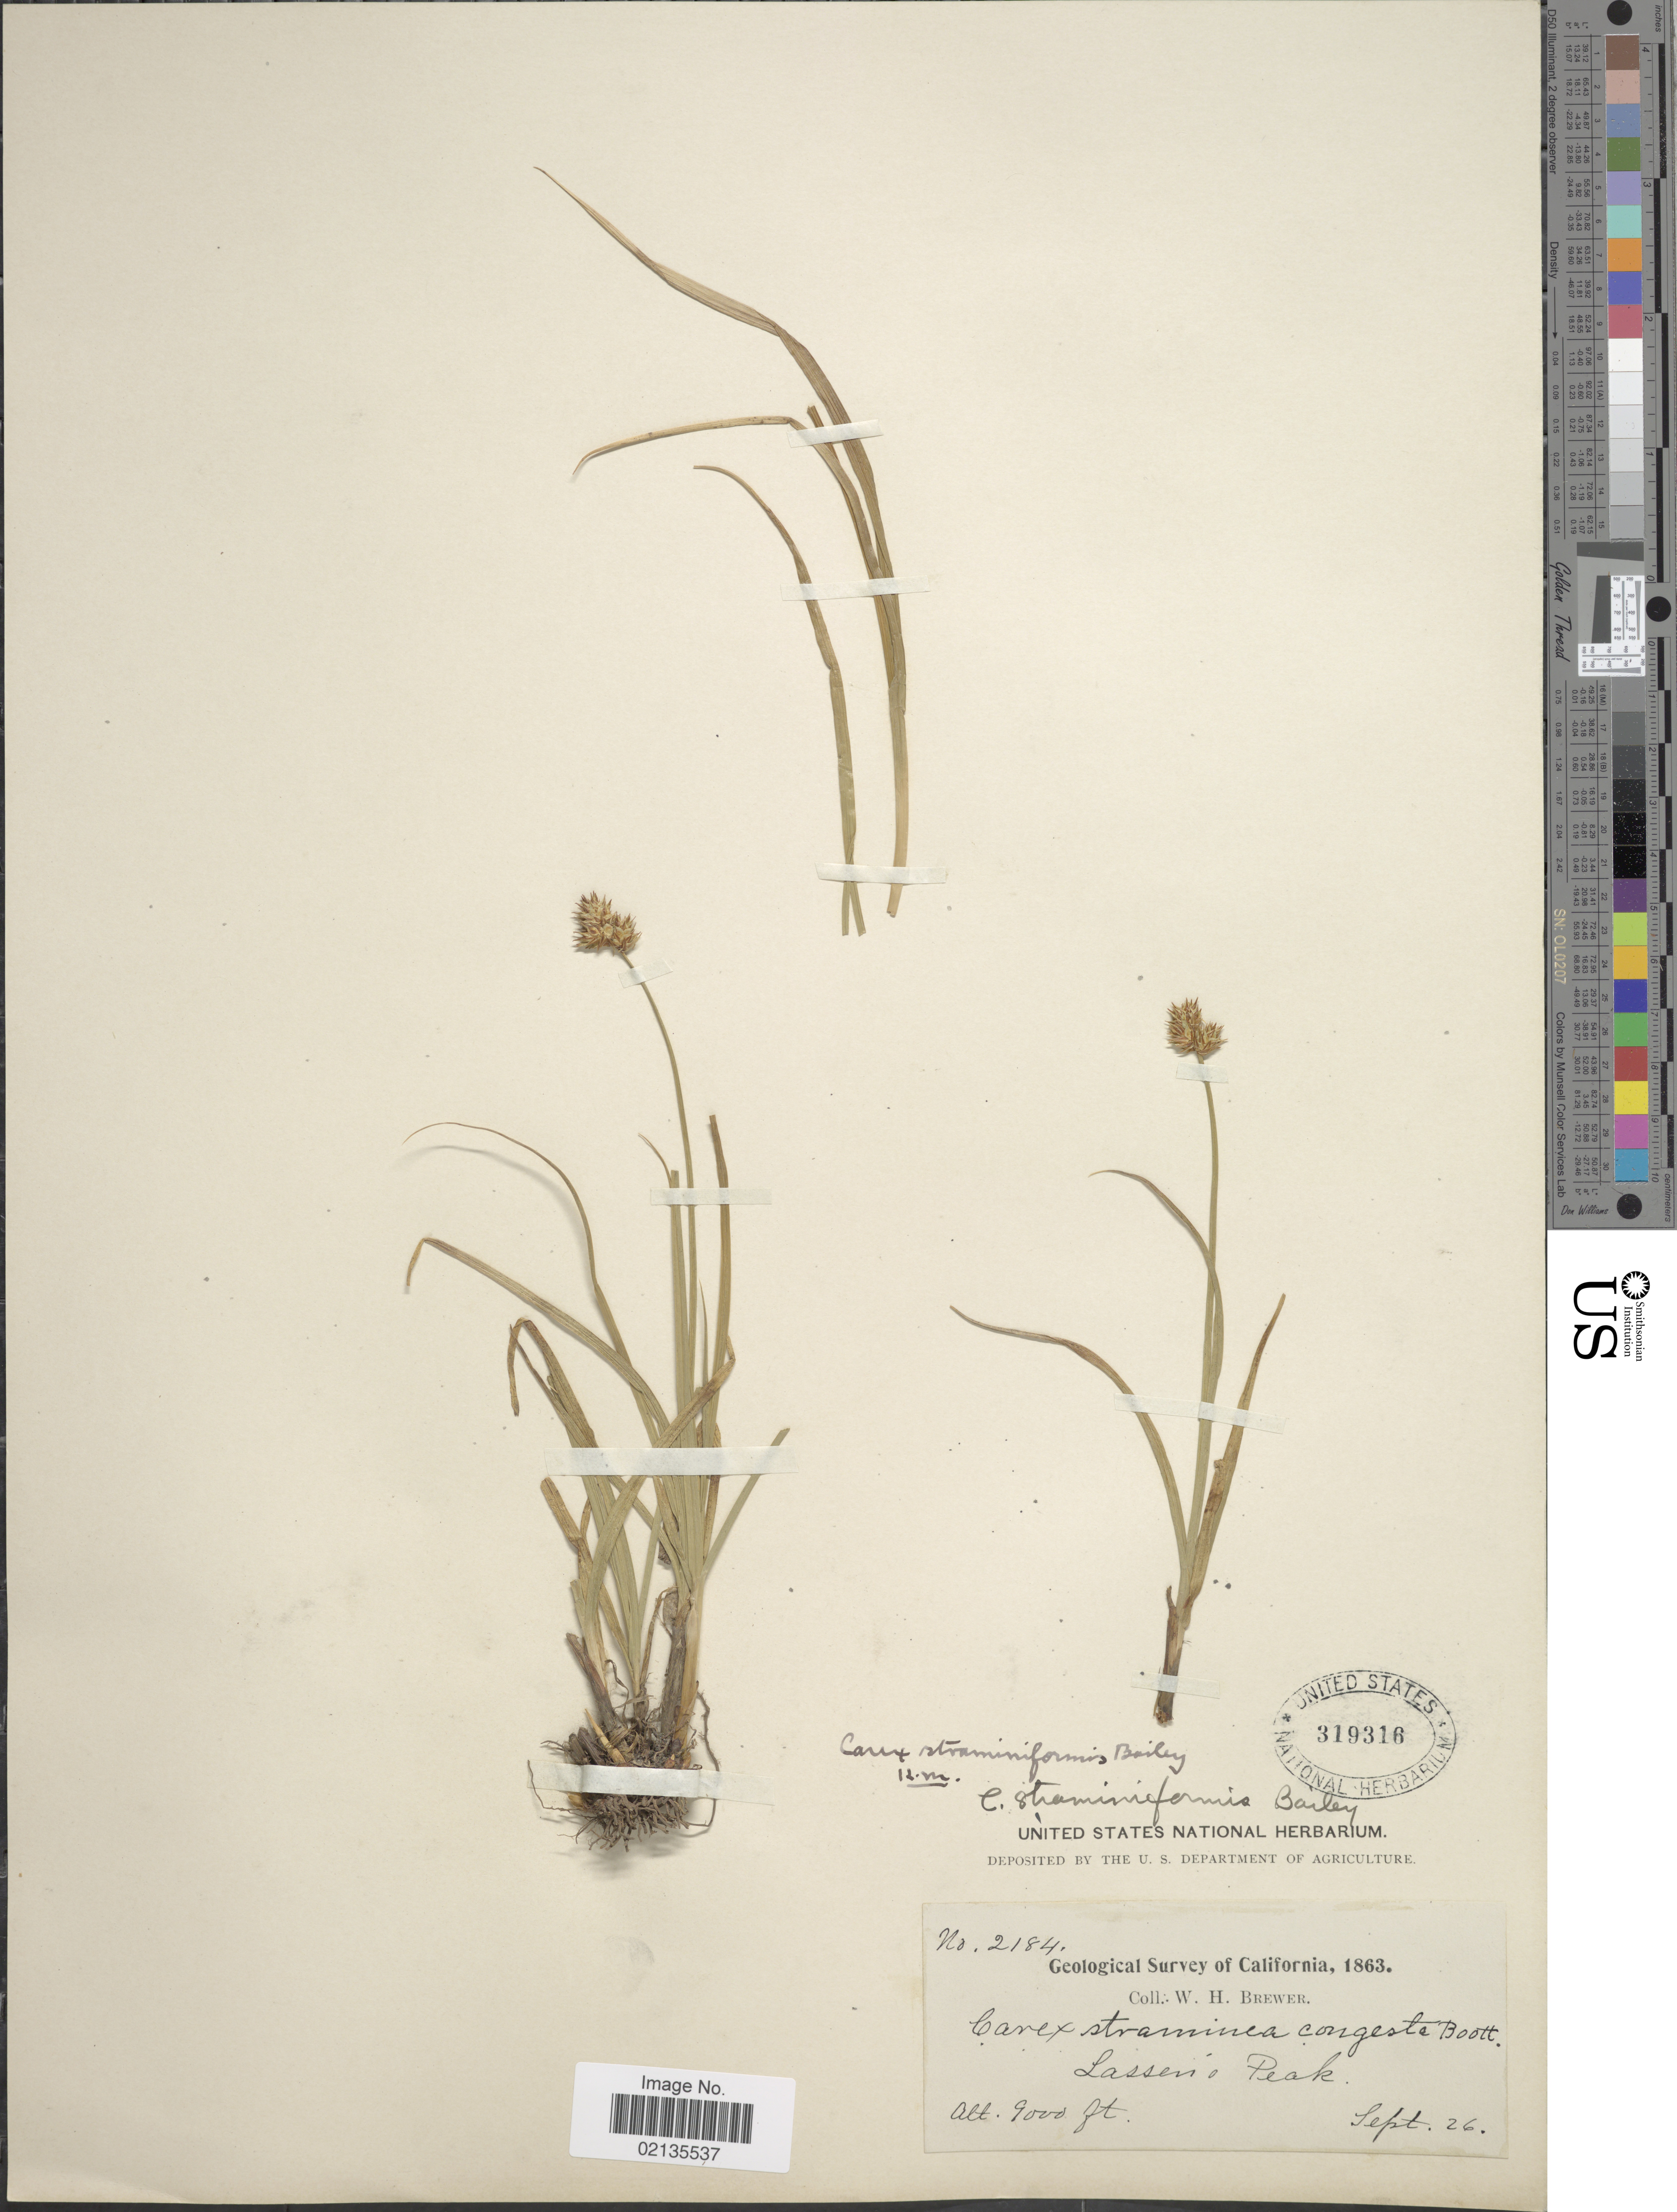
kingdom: Plantae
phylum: Tracheophyta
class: Liliopsida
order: Poales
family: Cyperaceae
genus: Carex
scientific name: Carex straminiformis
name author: L.H. Bailey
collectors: W. H. Brewer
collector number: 2184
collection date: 1863-09-26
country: United States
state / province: California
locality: Lassne's Peak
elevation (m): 2743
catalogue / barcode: US 319316